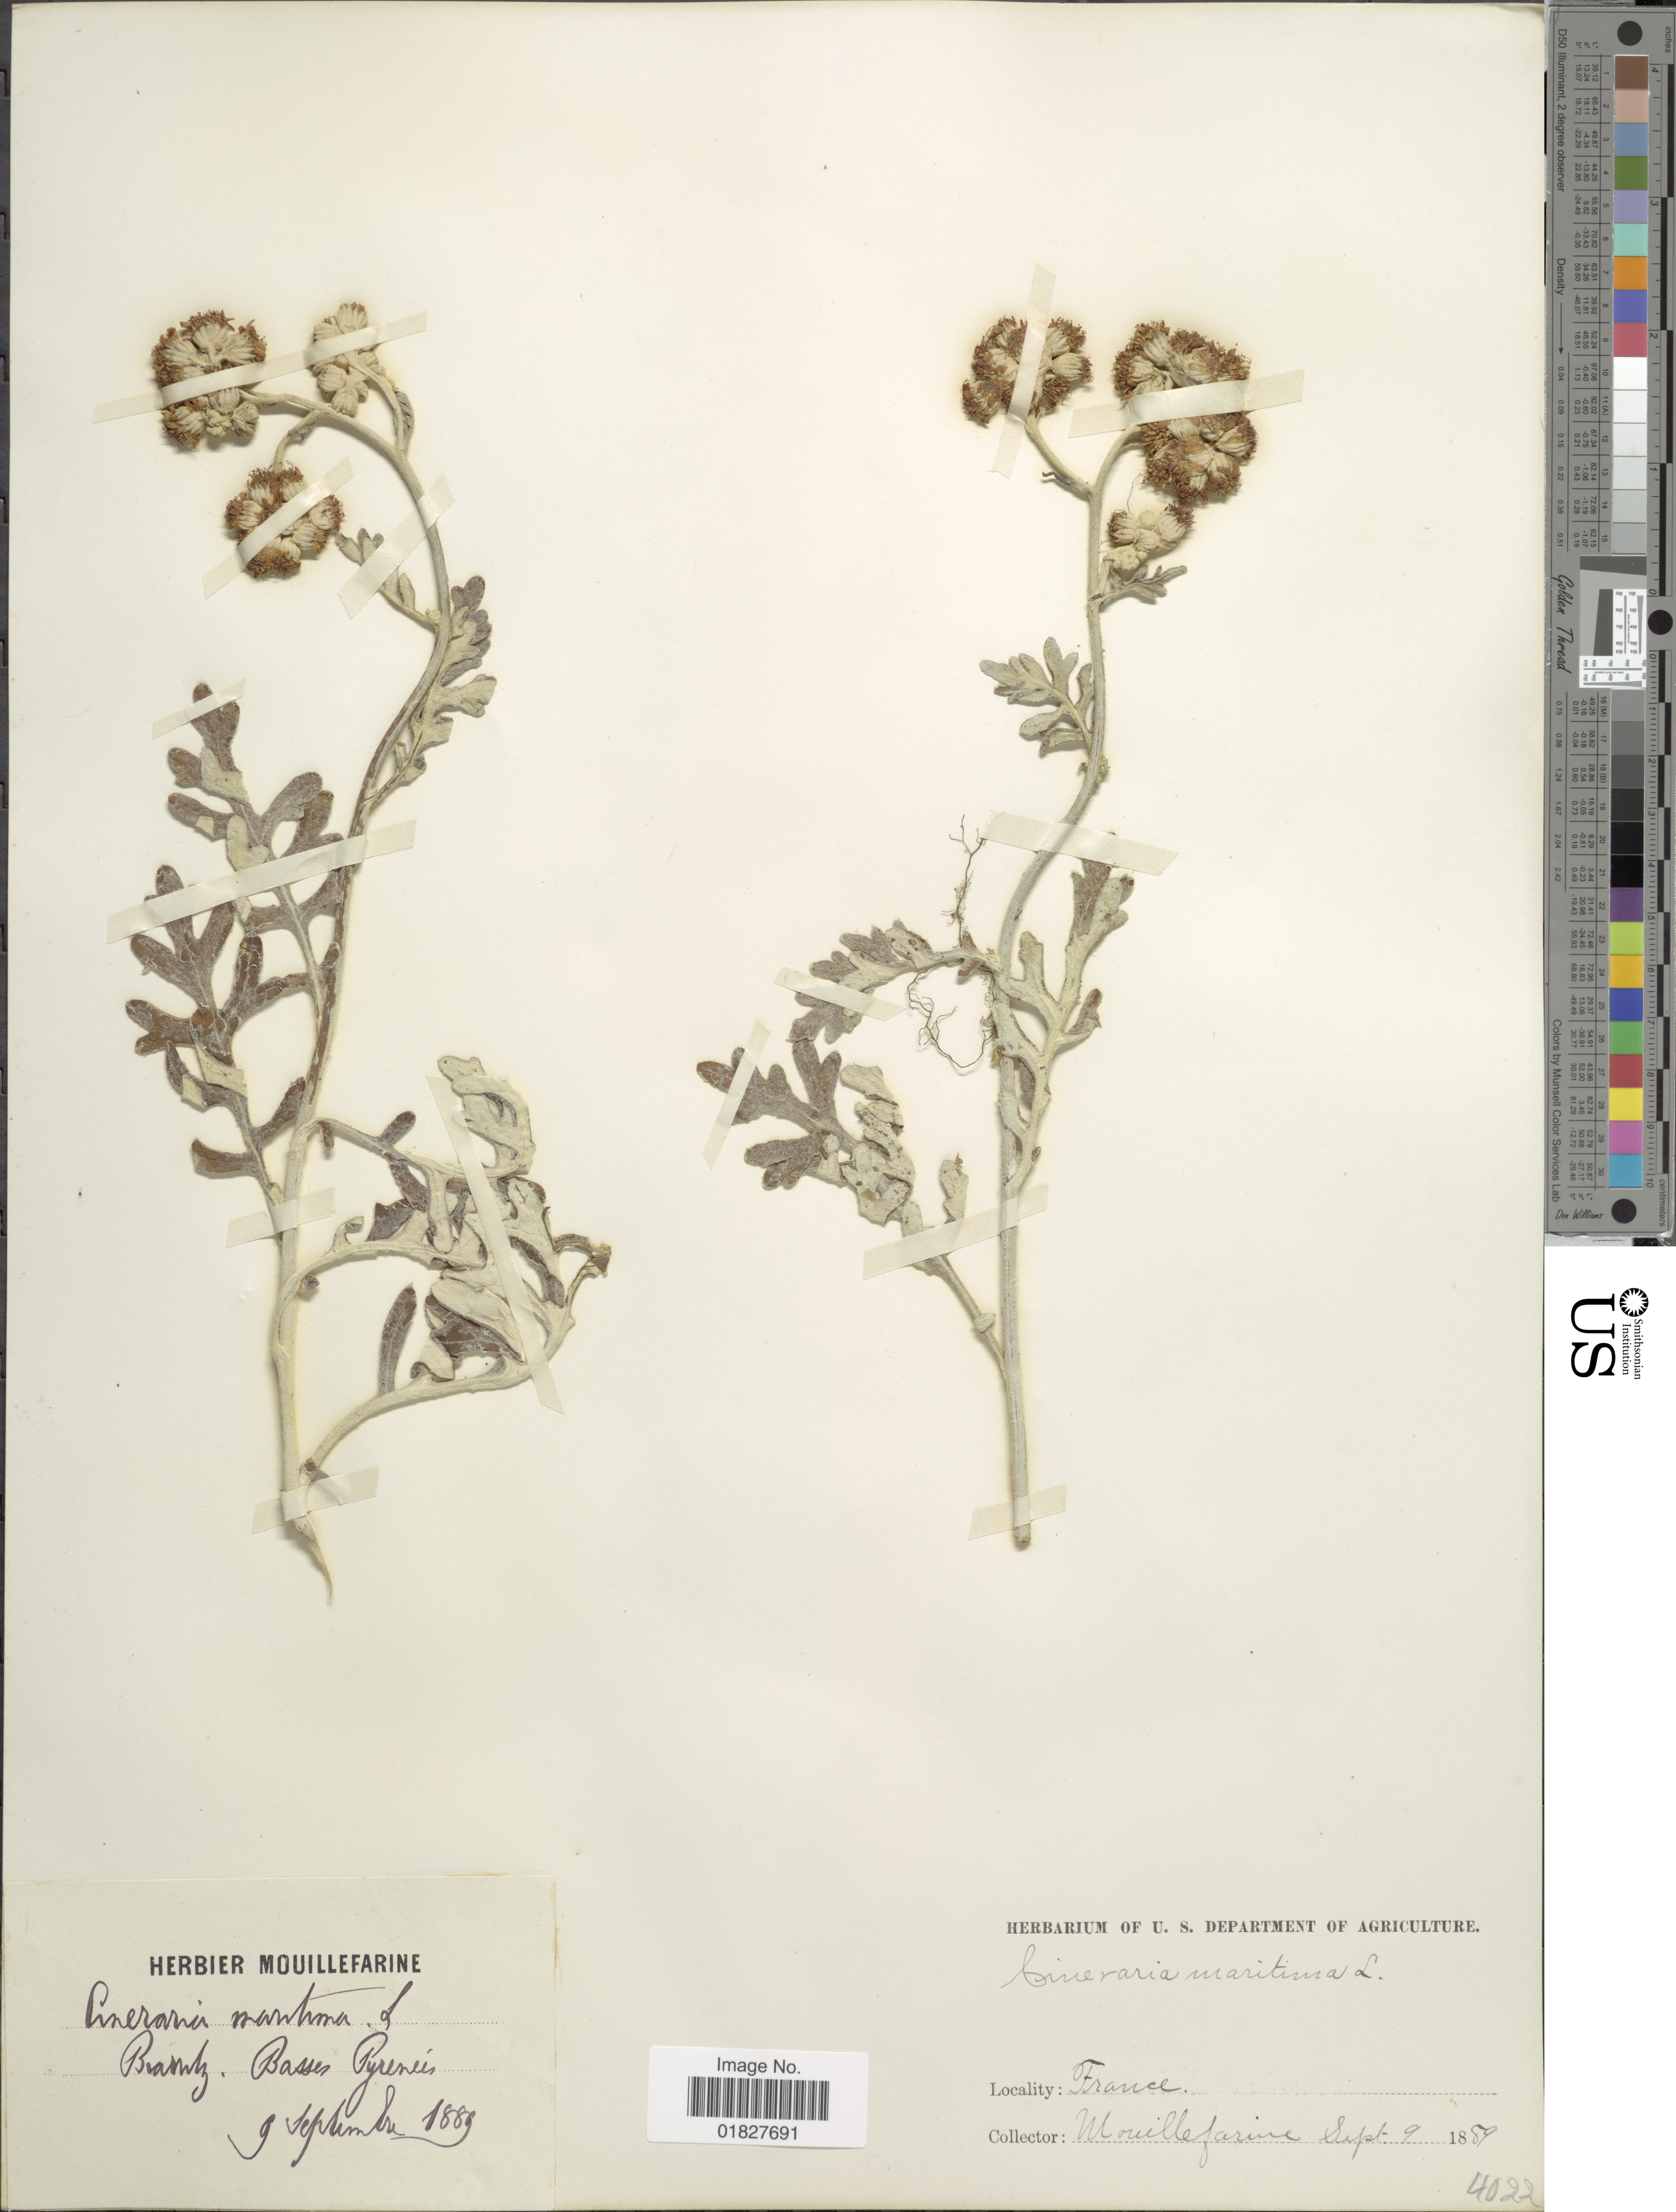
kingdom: Plantae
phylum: Tracheophyta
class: Magnoliopsida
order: Asterales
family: Asteraceae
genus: Cineraria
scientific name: Cineraria maritima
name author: (L.) L.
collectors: A. Mouillefarine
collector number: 4022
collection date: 1889-09-09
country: France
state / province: Nouvelle-Aquitaine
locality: Biarritz, Basses Pyrénées